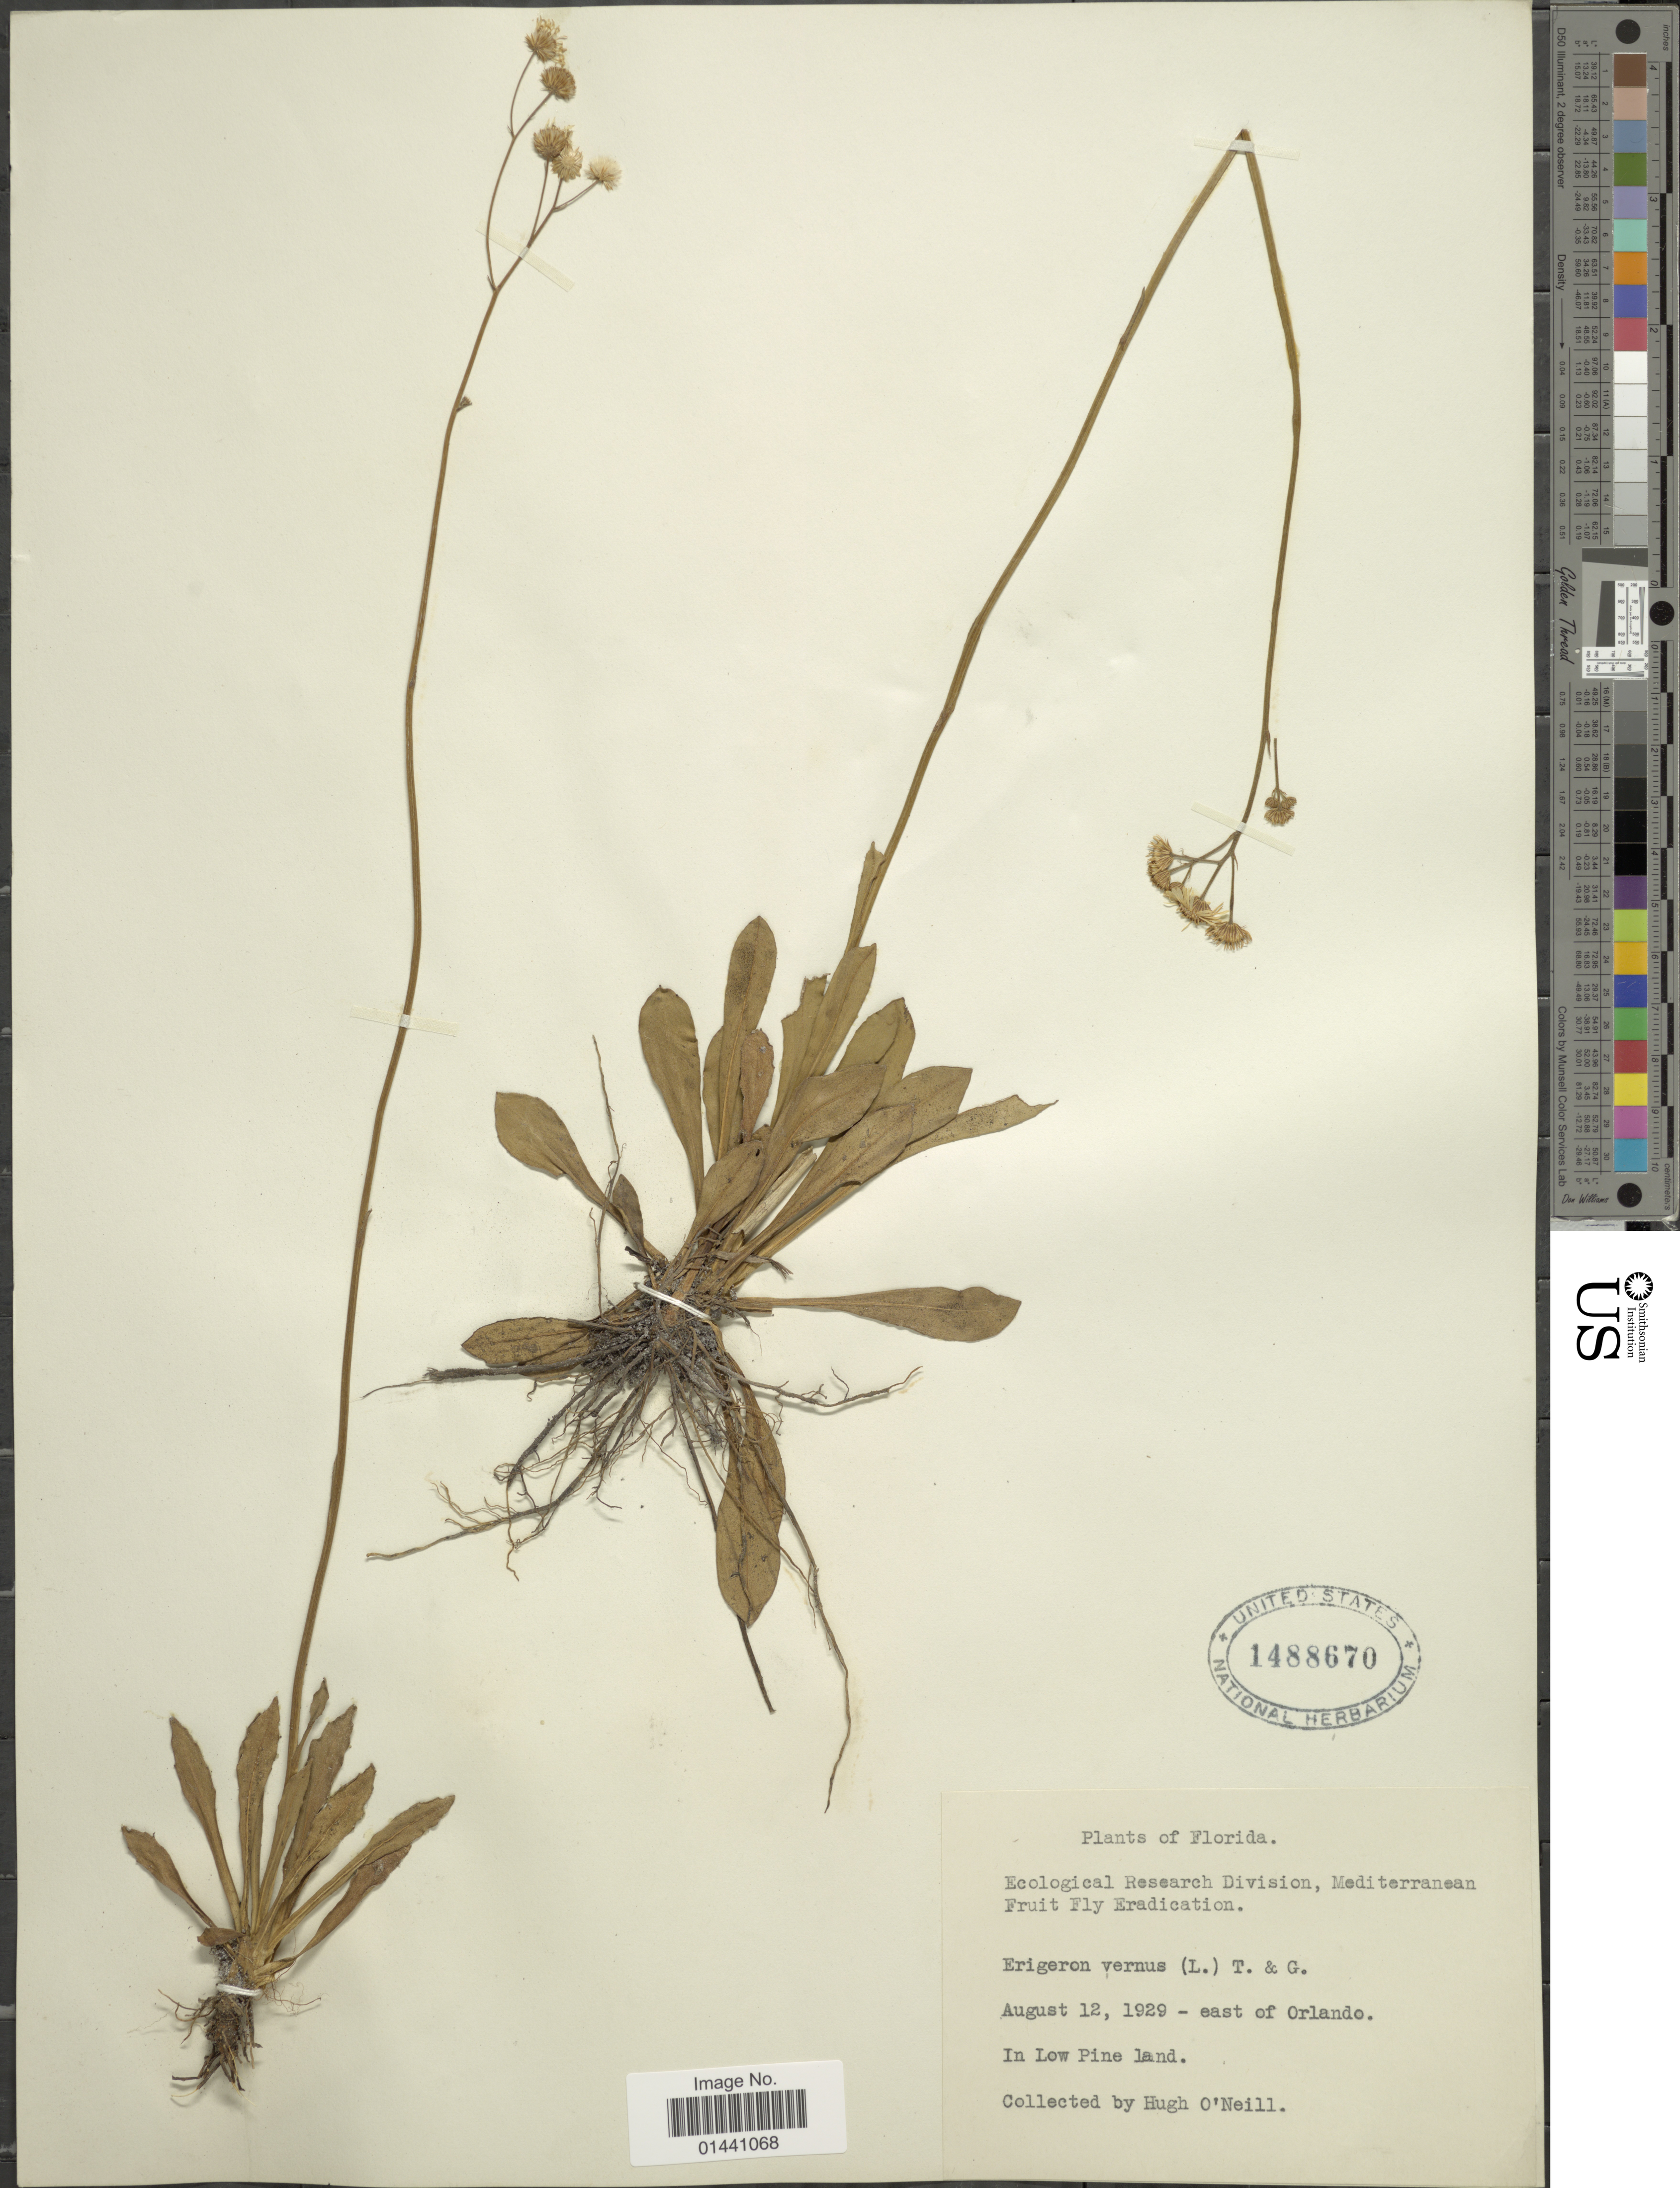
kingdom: Plantae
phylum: Tracheophyta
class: Magnoliopsida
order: Asterales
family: Asteraceae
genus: Erigeron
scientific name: Erigeron vernus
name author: (L.) Torr. & A. Gray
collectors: H. O'Neill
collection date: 1929-08-12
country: United States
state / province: Florida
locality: East of Orlando, in Low Pine land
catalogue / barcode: US 1488670